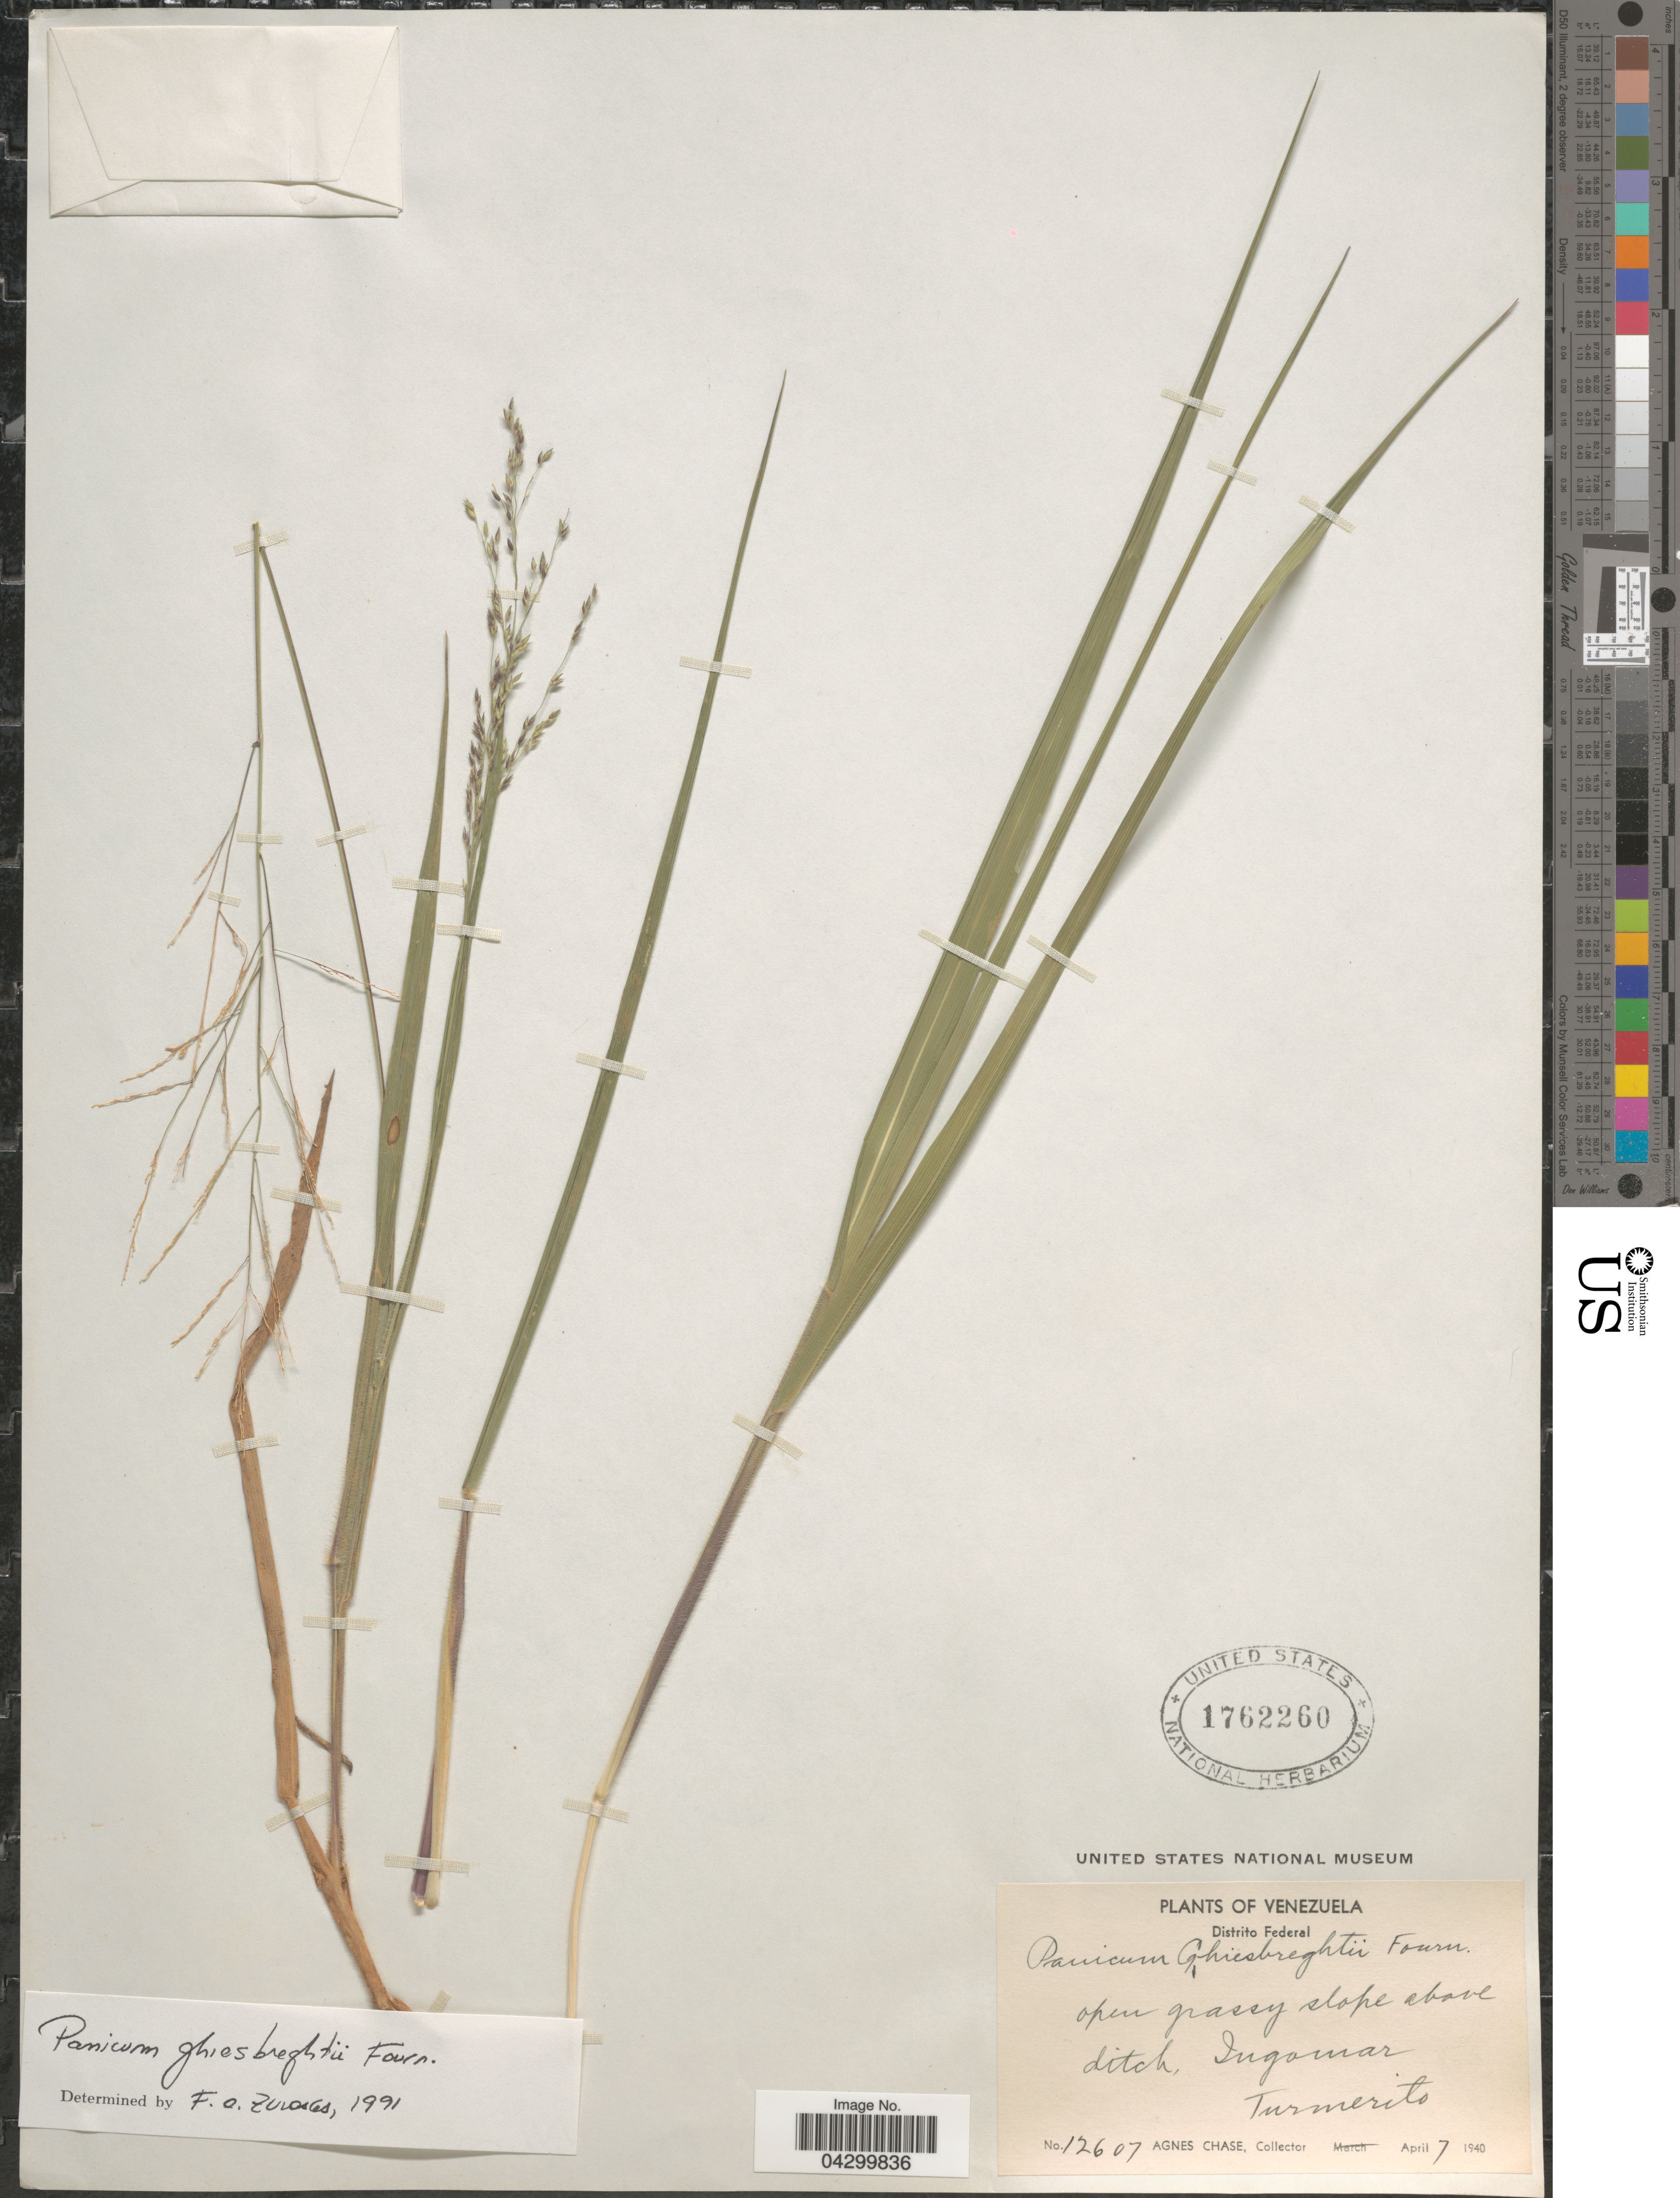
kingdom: Plantae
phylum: Tracheophyta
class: Liliopsida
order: Poales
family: Poaceae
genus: Panicum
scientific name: Panicum ghiesbreghtii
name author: E. Fourn.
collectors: A. Chase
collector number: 12607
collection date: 1940-04-07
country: Venezuela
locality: Distrito Federal. Open grassy slope above ditch, Ingomar. Turmerito.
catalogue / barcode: US 1762260